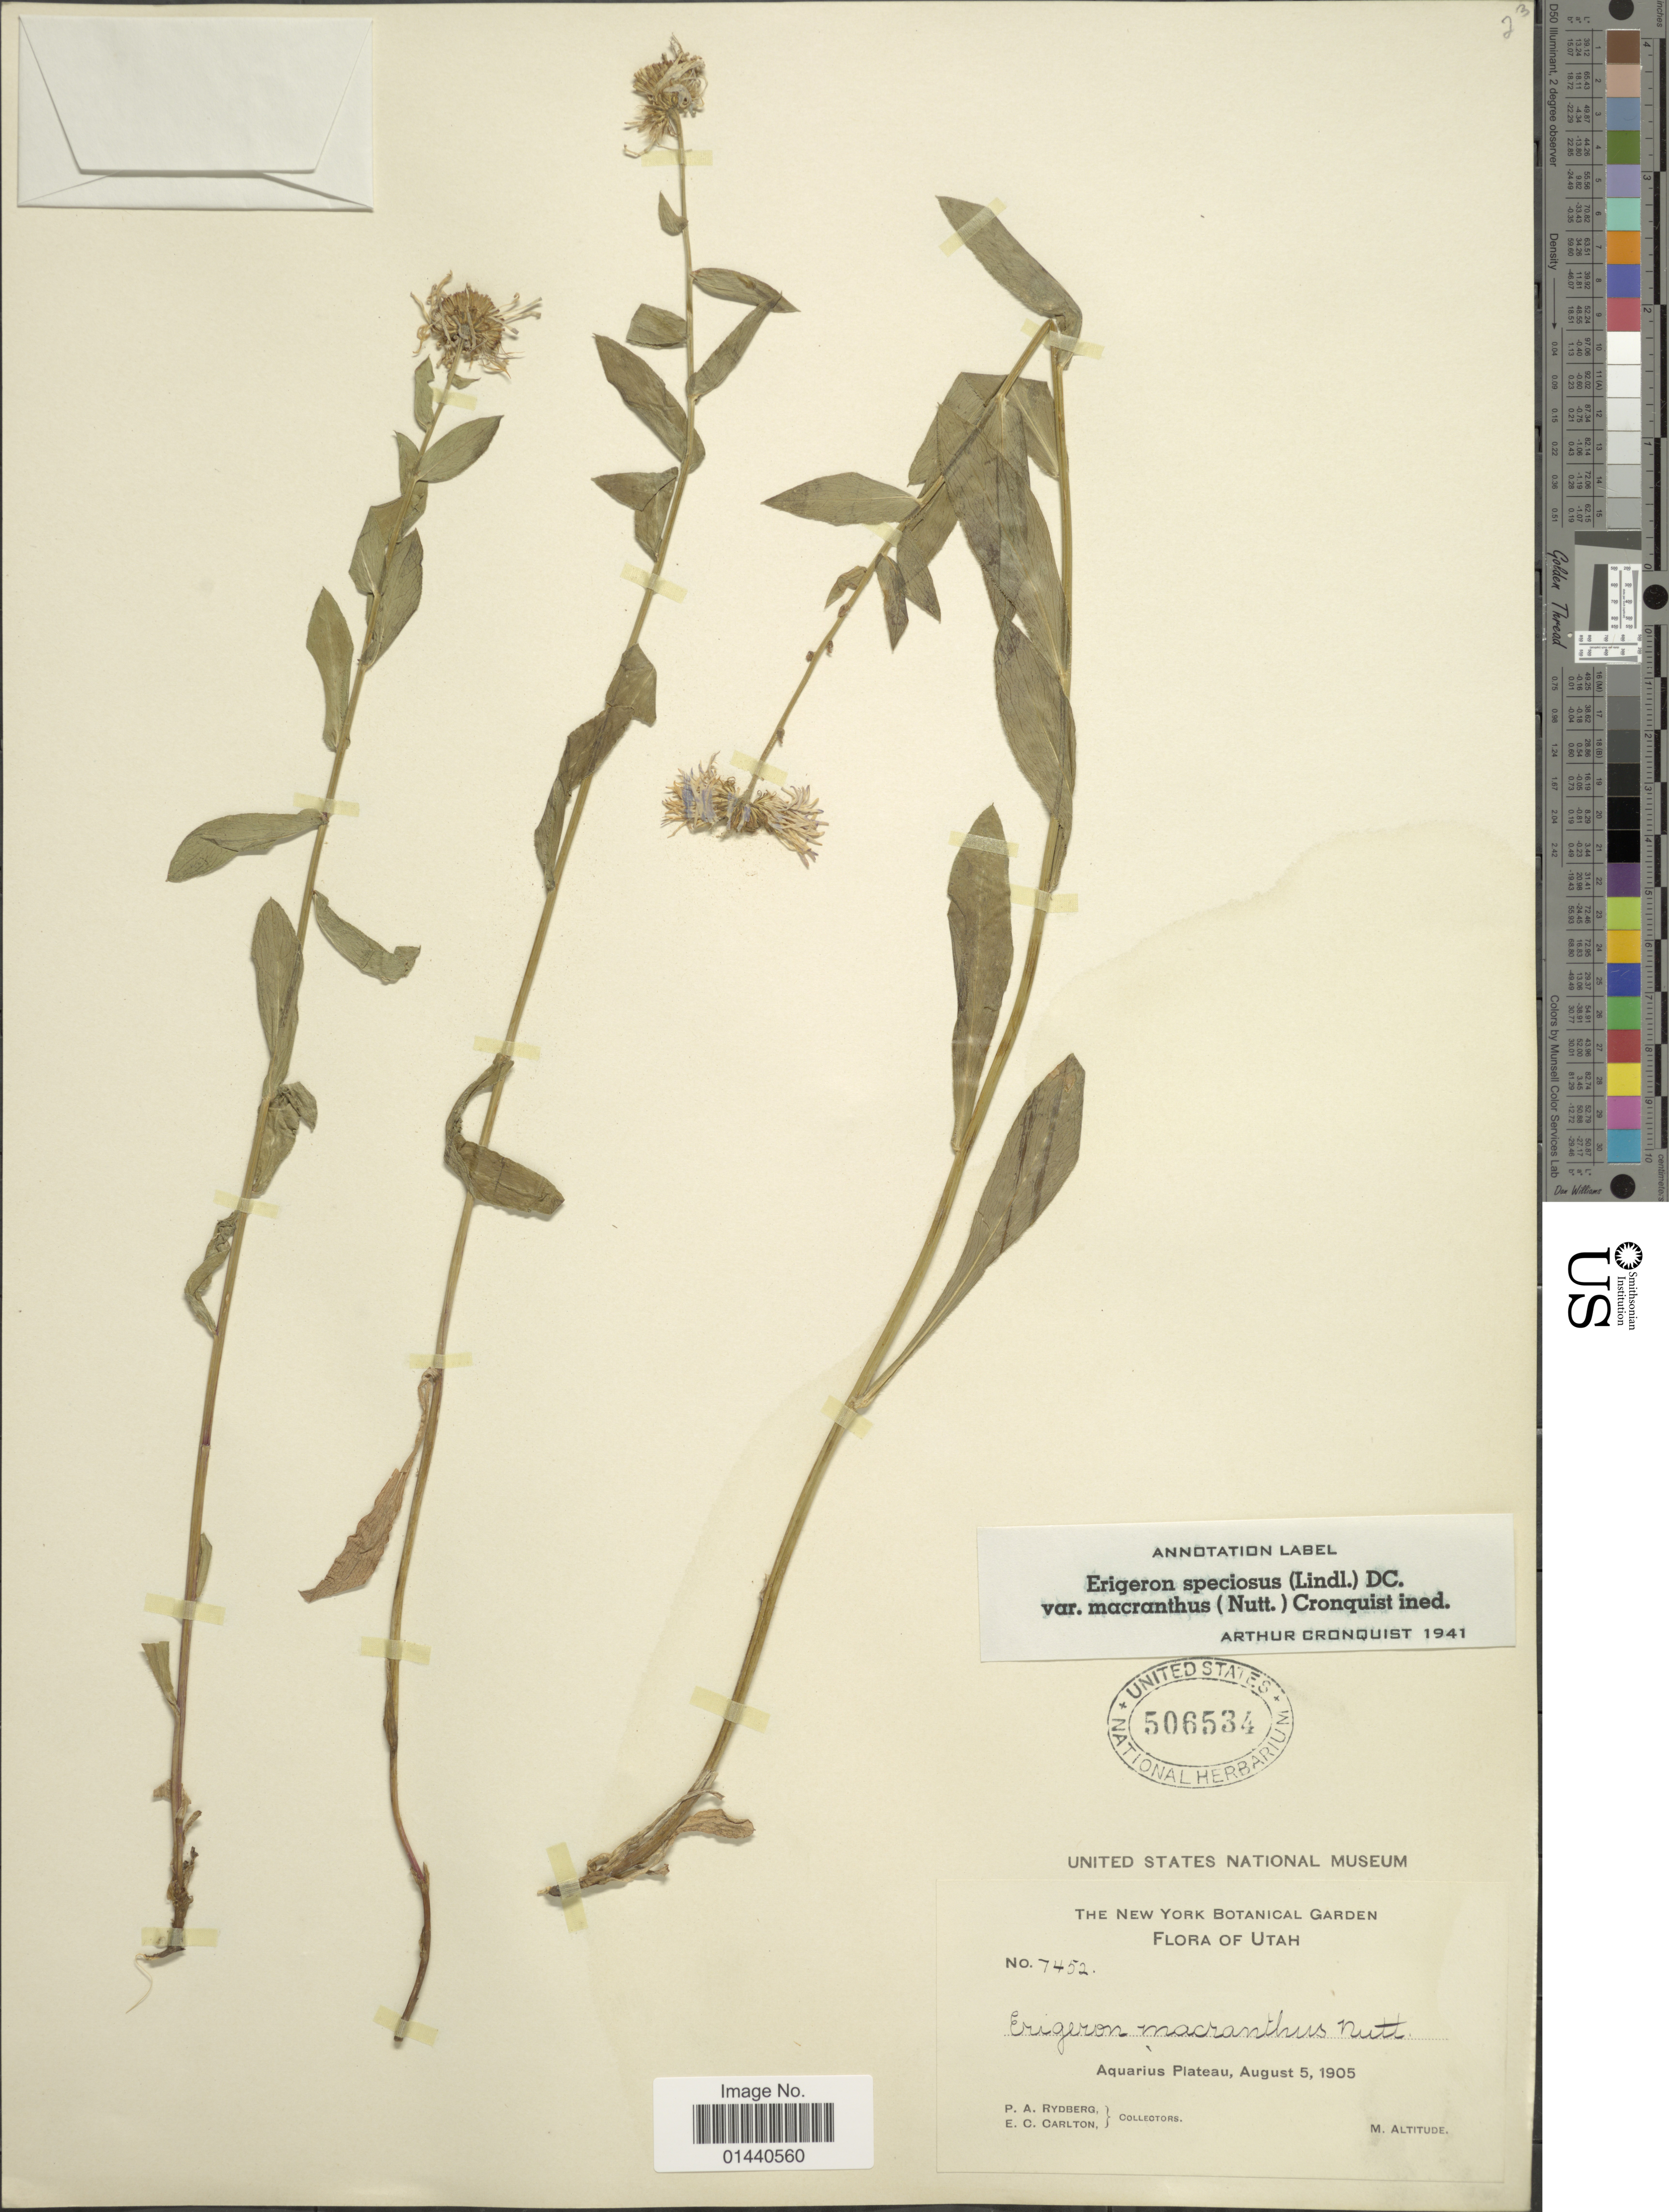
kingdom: Plantae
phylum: Tracheophyta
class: Magnoliopsida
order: Asterales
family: Asteraceae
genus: Erigeron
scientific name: Erigeron speciosus var. macranthus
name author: (Nutt.) Cronq.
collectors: P. A. Rydberg & E. Carlton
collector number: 7452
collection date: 1905-08-05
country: United States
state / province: Utah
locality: Aquarius Plateau.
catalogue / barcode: US 506534